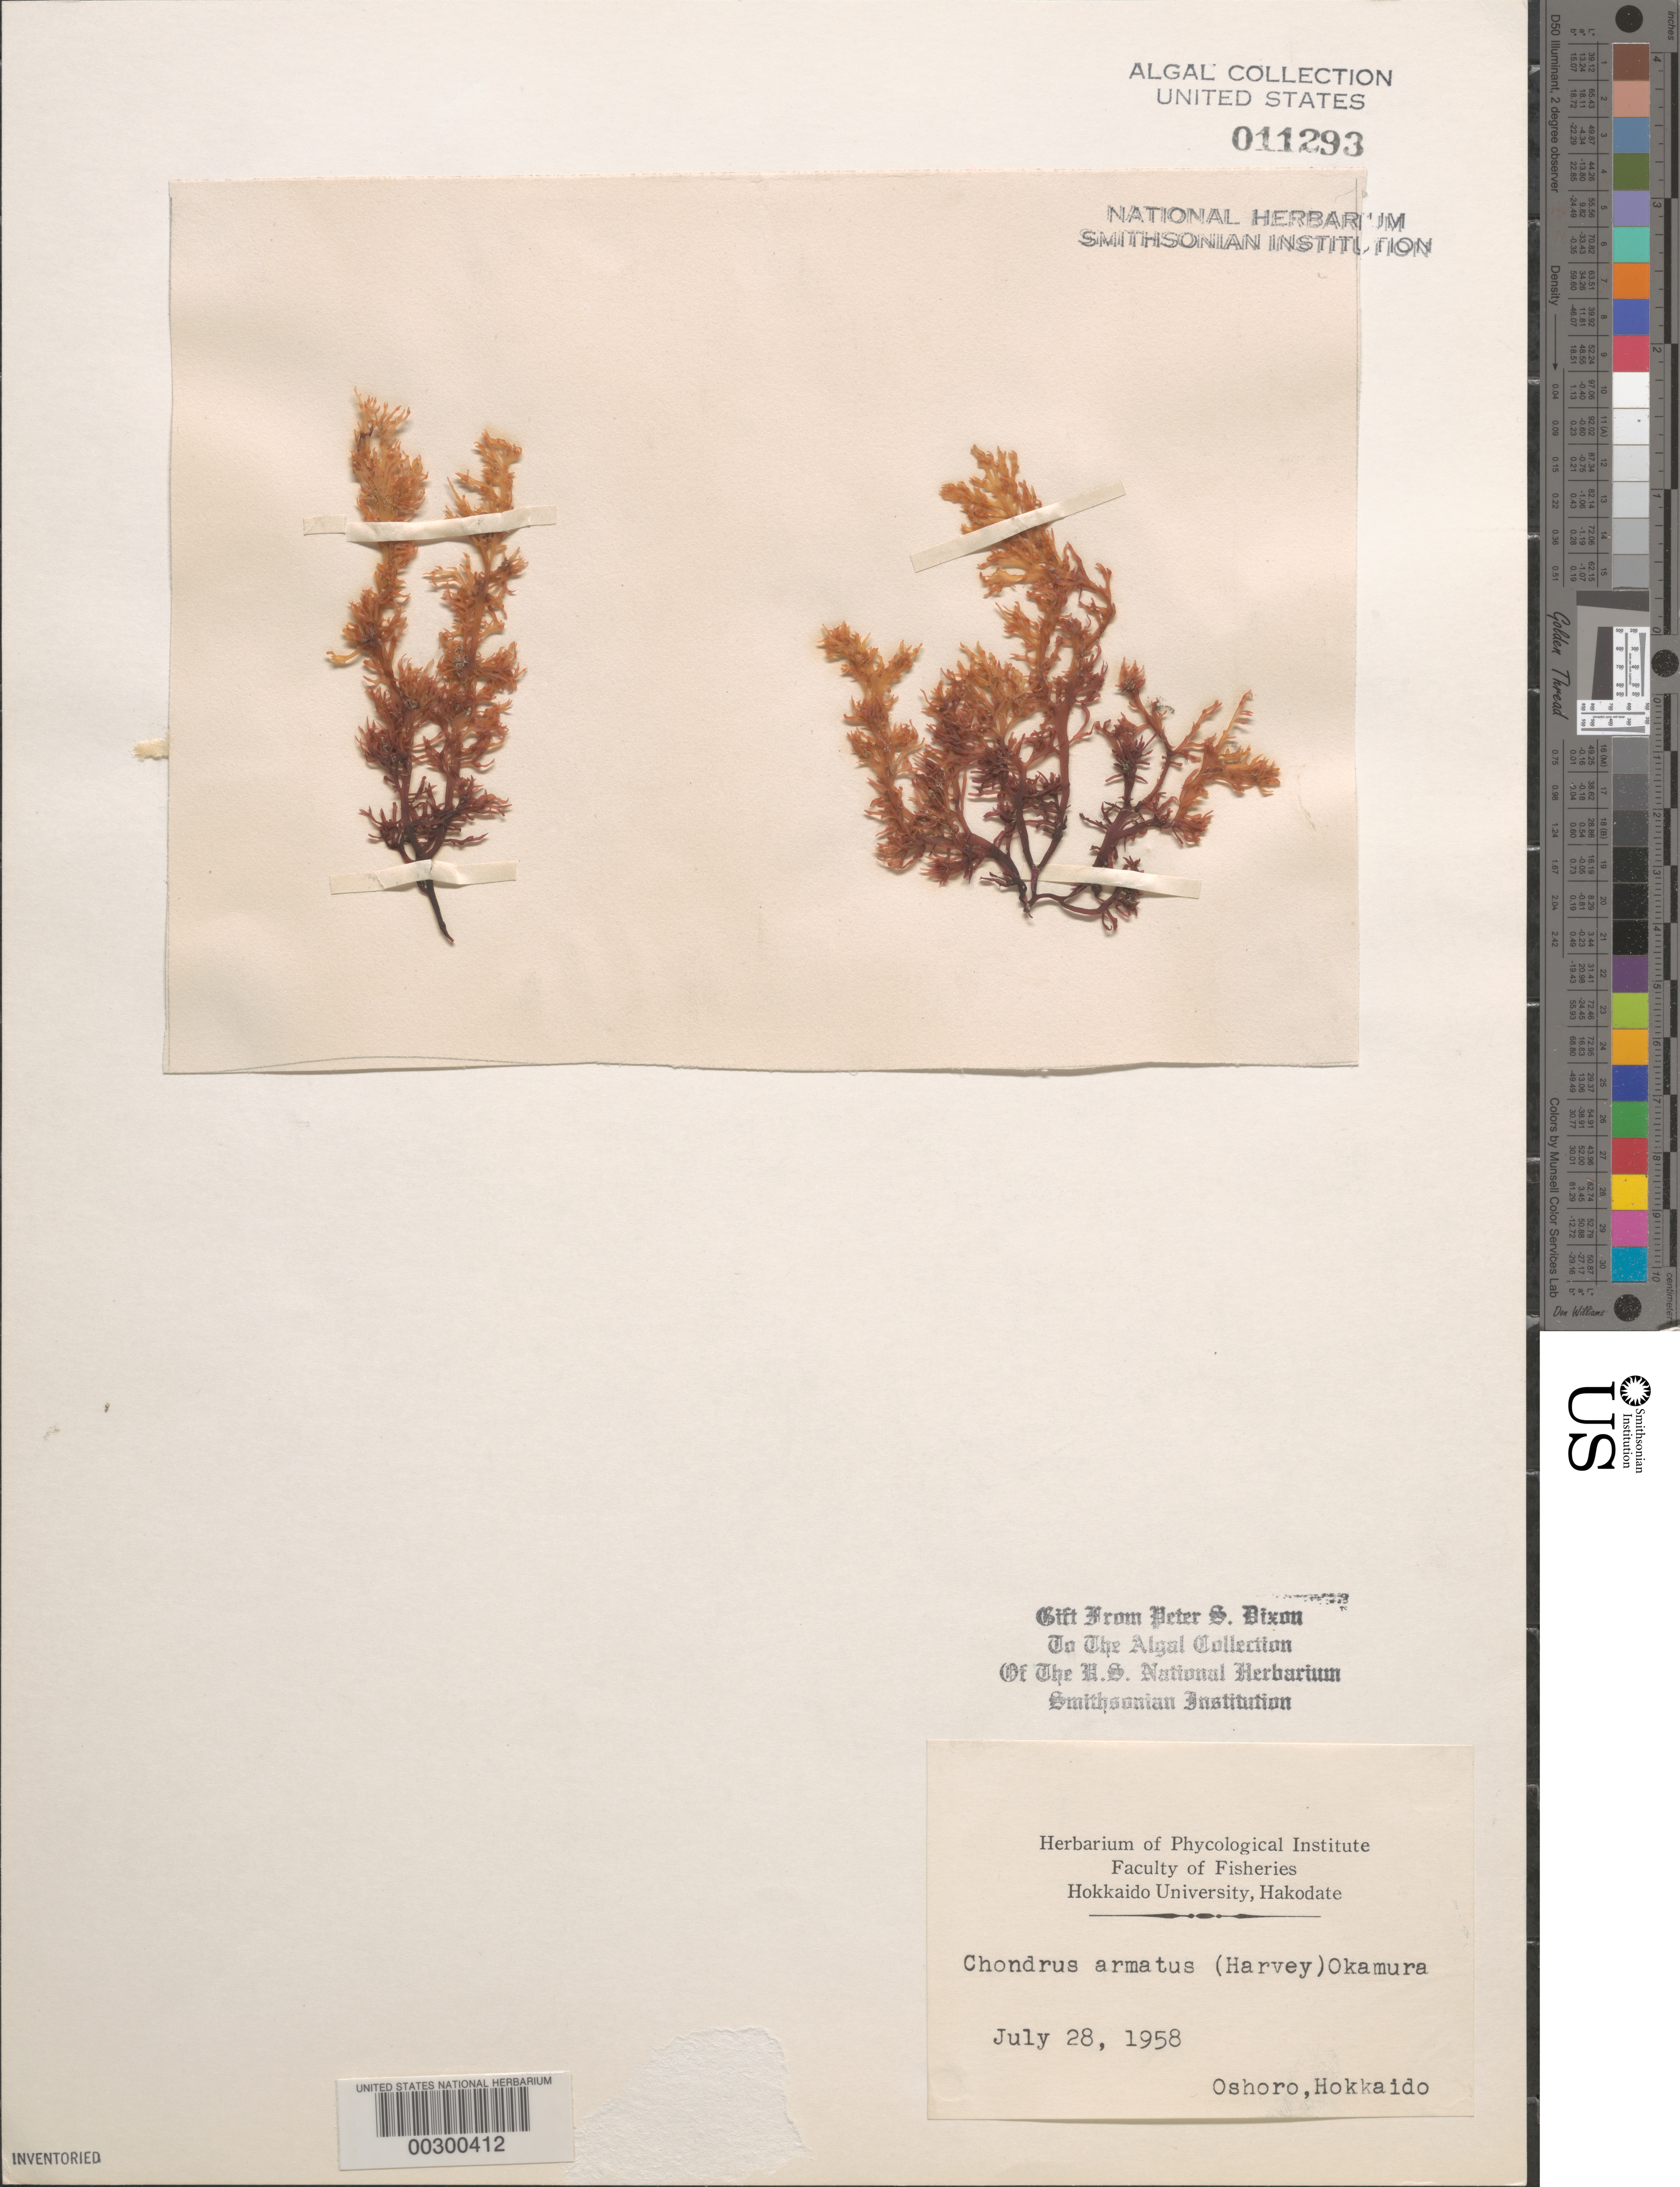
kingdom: Plantae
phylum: Rhodophyta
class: Florideophyceae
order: Gigartinales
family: Gigartinaceae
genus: Chondrus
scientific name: Chondrus armatus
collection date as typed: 28 Jul 1958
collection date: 1958-07-28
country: Japan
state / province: Hokkaido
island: Hokkaido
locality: Oshoro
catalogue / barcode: US 11293